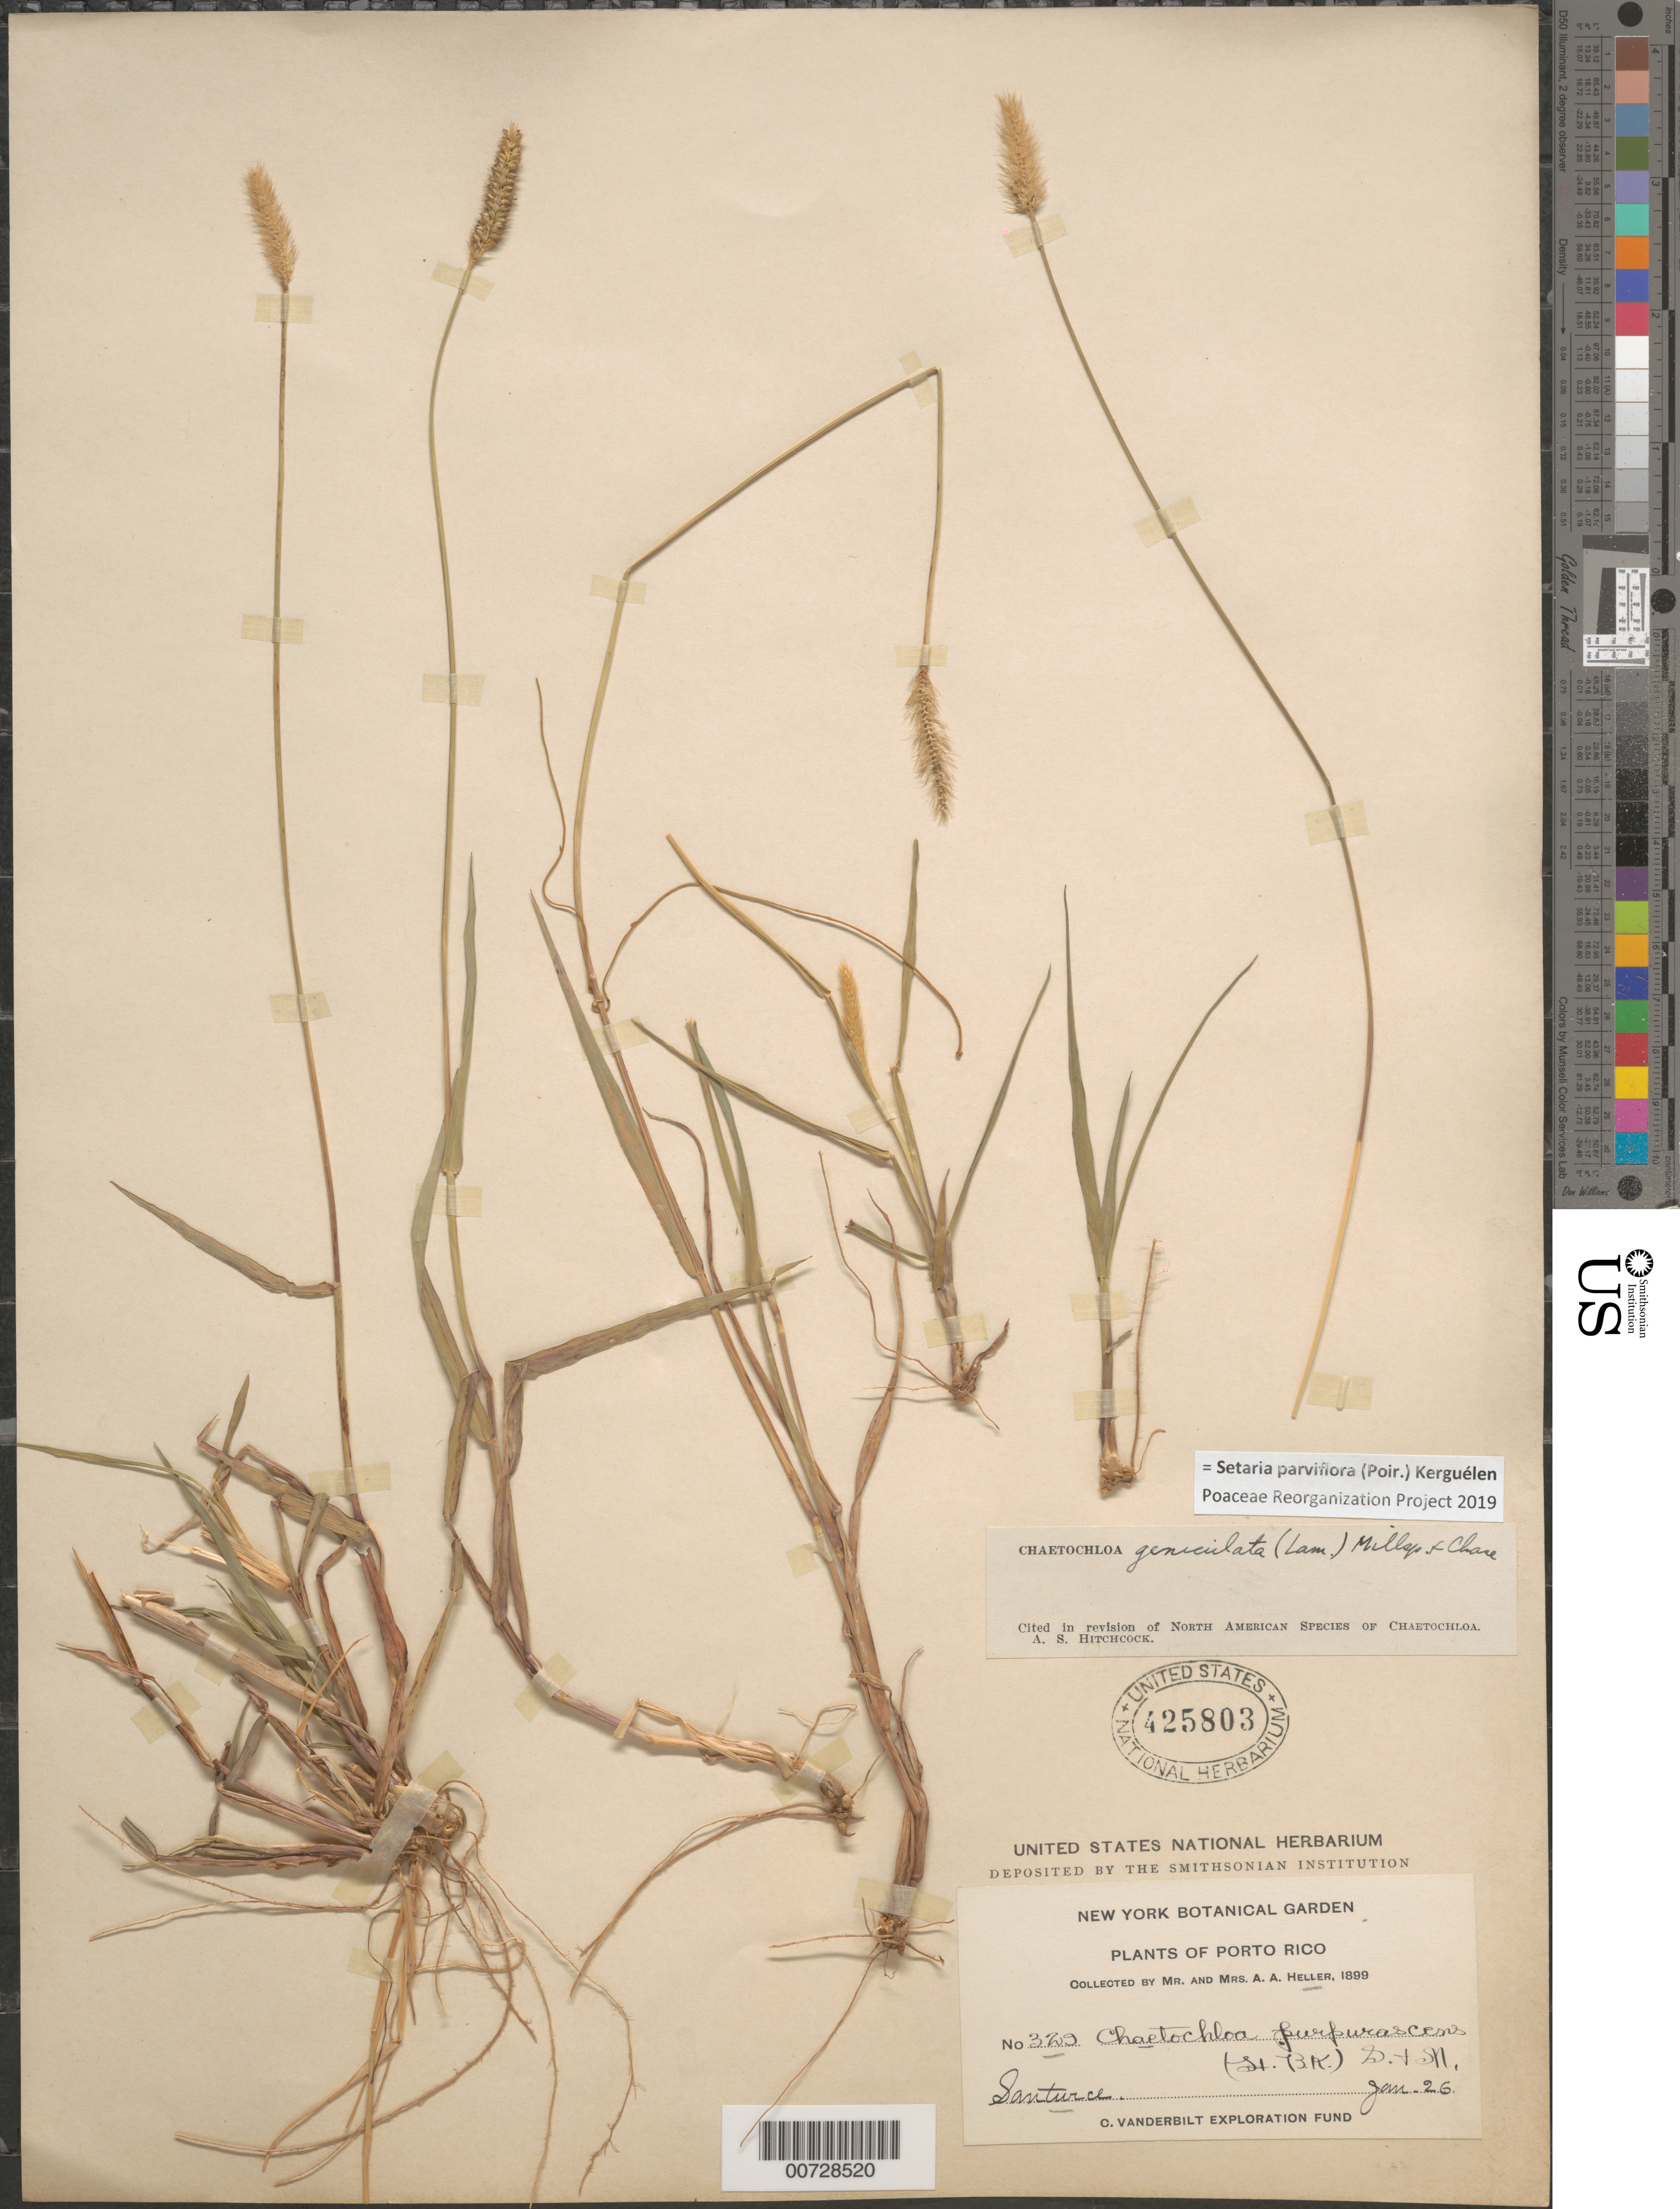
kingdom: Plantae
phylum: Tracheophyta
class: Liliopsida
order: Poales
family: Poaceae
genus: Setaria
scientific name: Setaria parviflora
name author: (Poir.) Kerguélen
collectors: A. A. Heller & E. G. Heller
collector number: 329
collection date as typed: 26 Jan 1899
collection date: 1899-01-26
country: Puerto Rico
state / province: San Juan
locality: Santurce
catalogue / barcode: US 425803